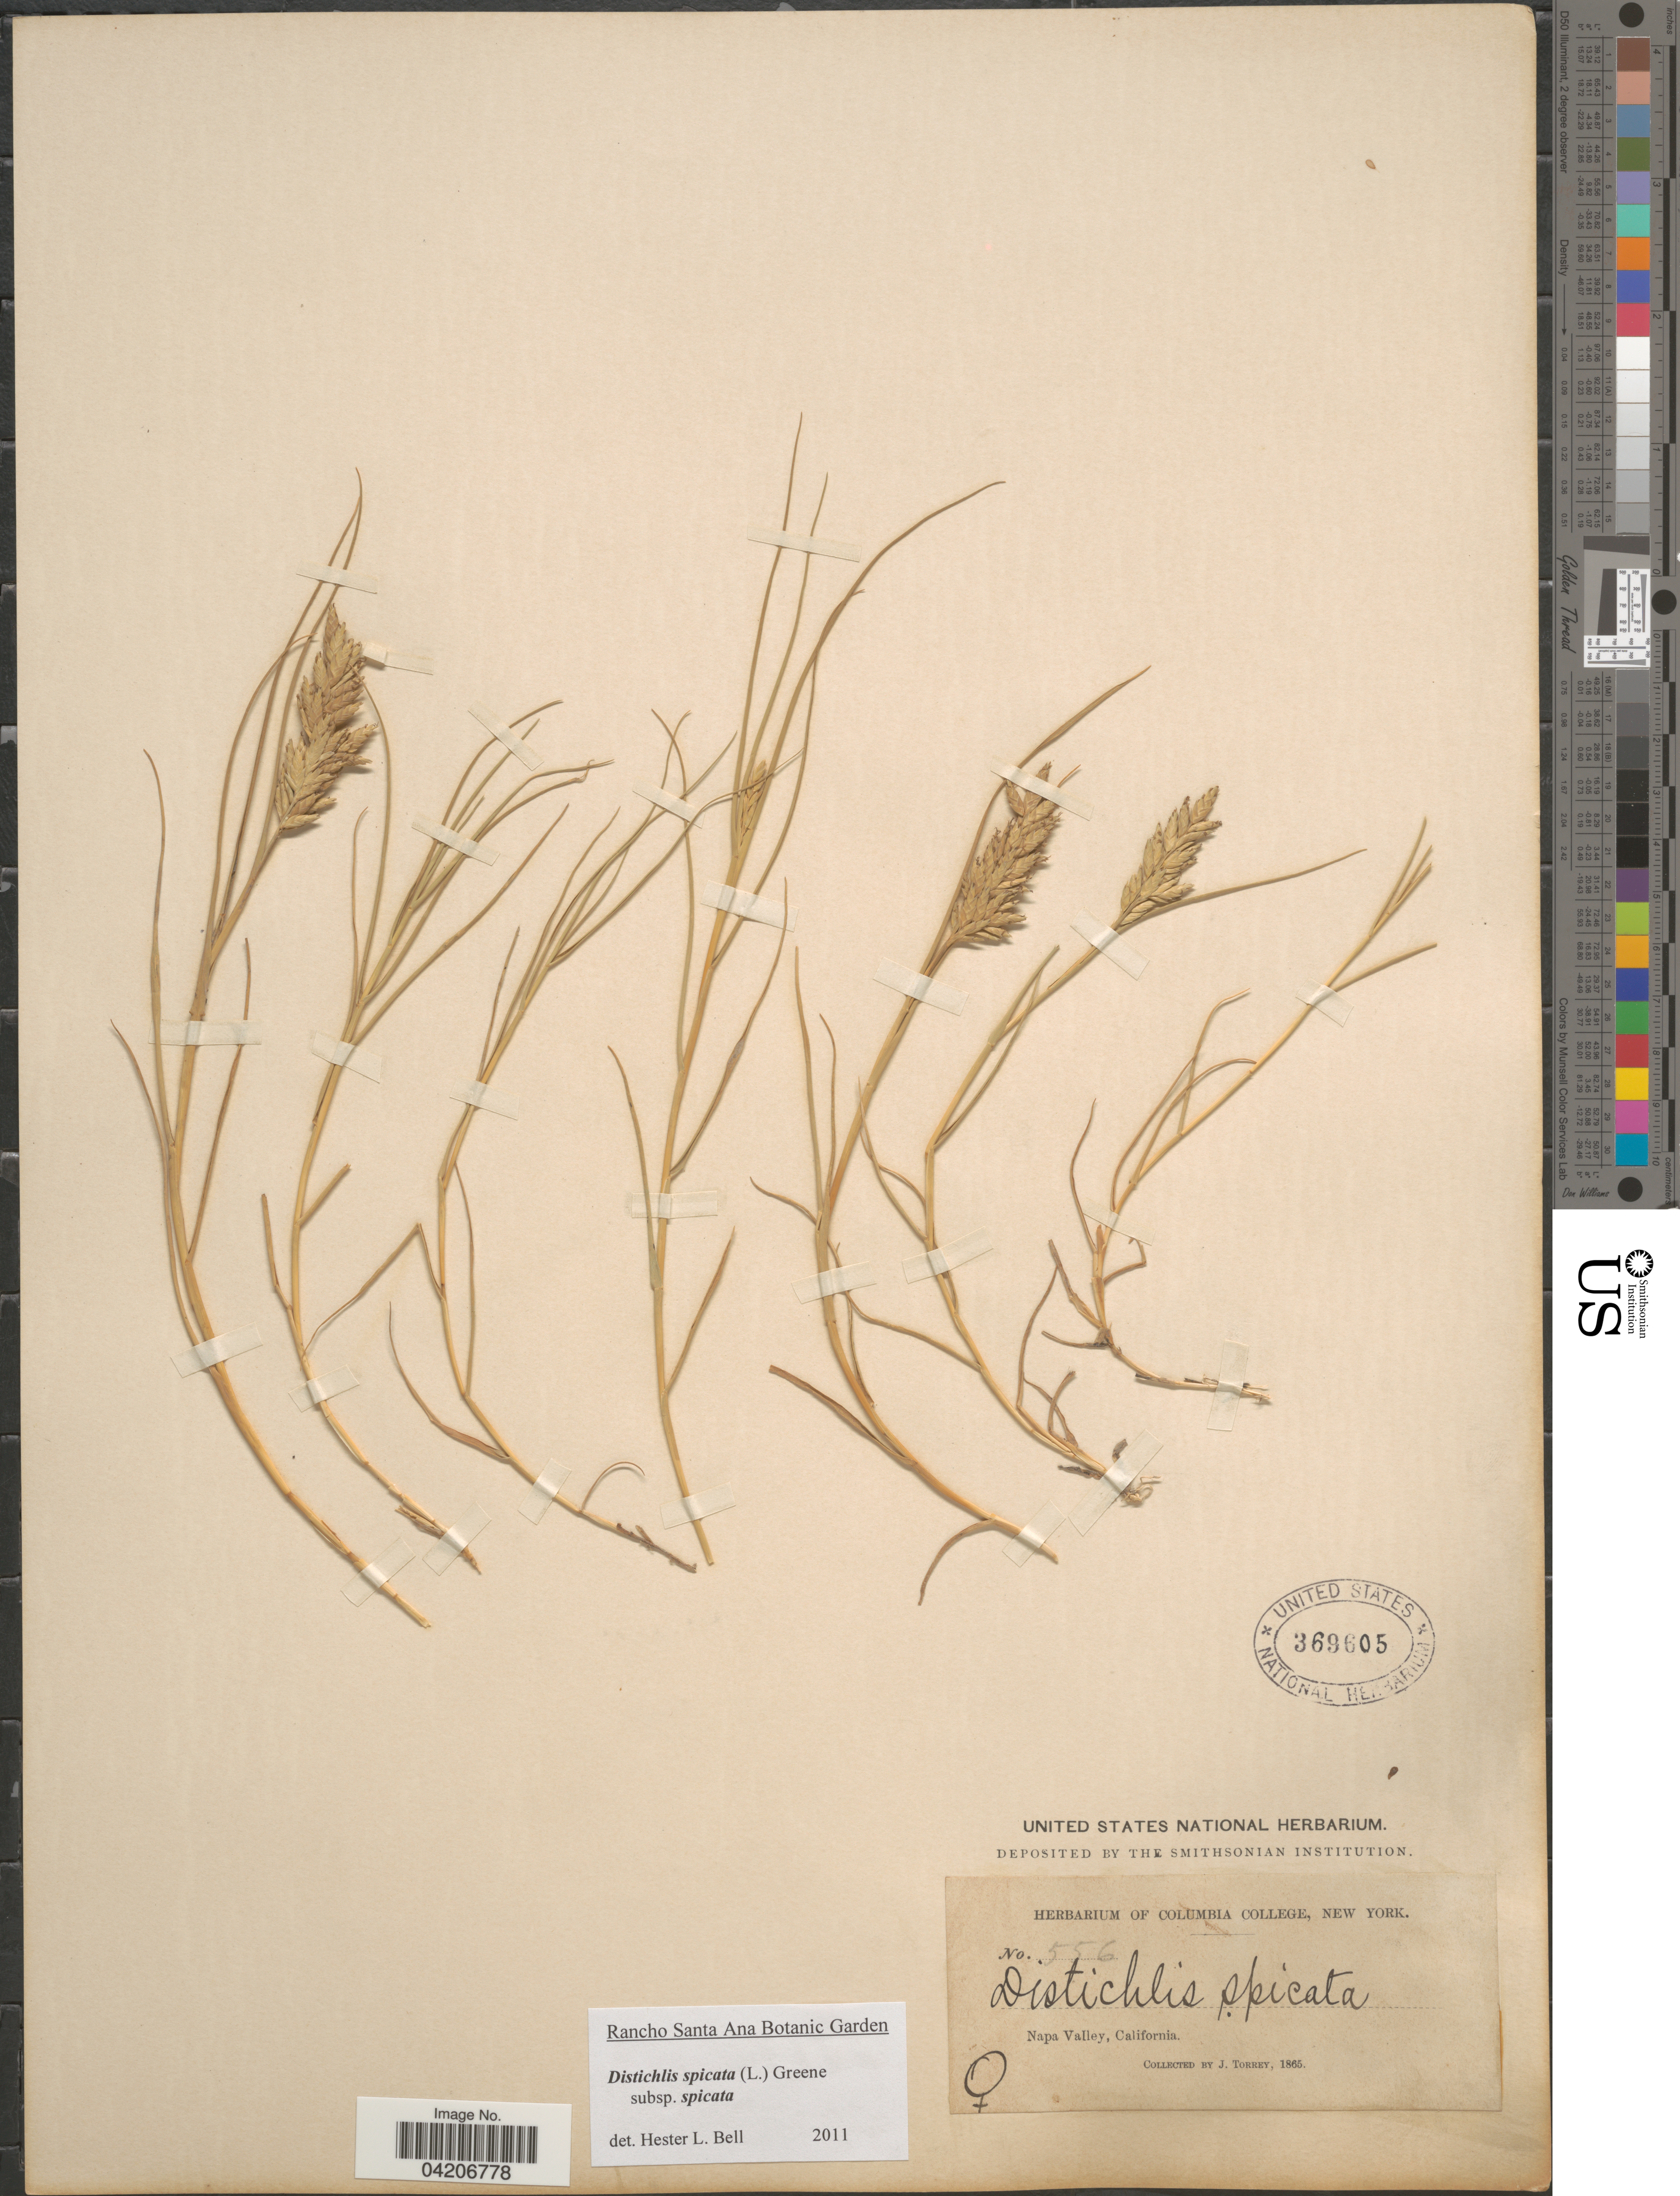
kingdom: Plantae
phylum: Tracheophyta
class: Liliopsida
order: Poales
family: Poaceae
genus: Distichlis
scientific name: Distichlis spicata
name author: (L.) Greene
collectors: J. Torrey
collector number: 556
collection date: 1865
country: United States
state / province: California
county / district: Napa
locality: Napa Valley.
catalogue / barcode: US 369605